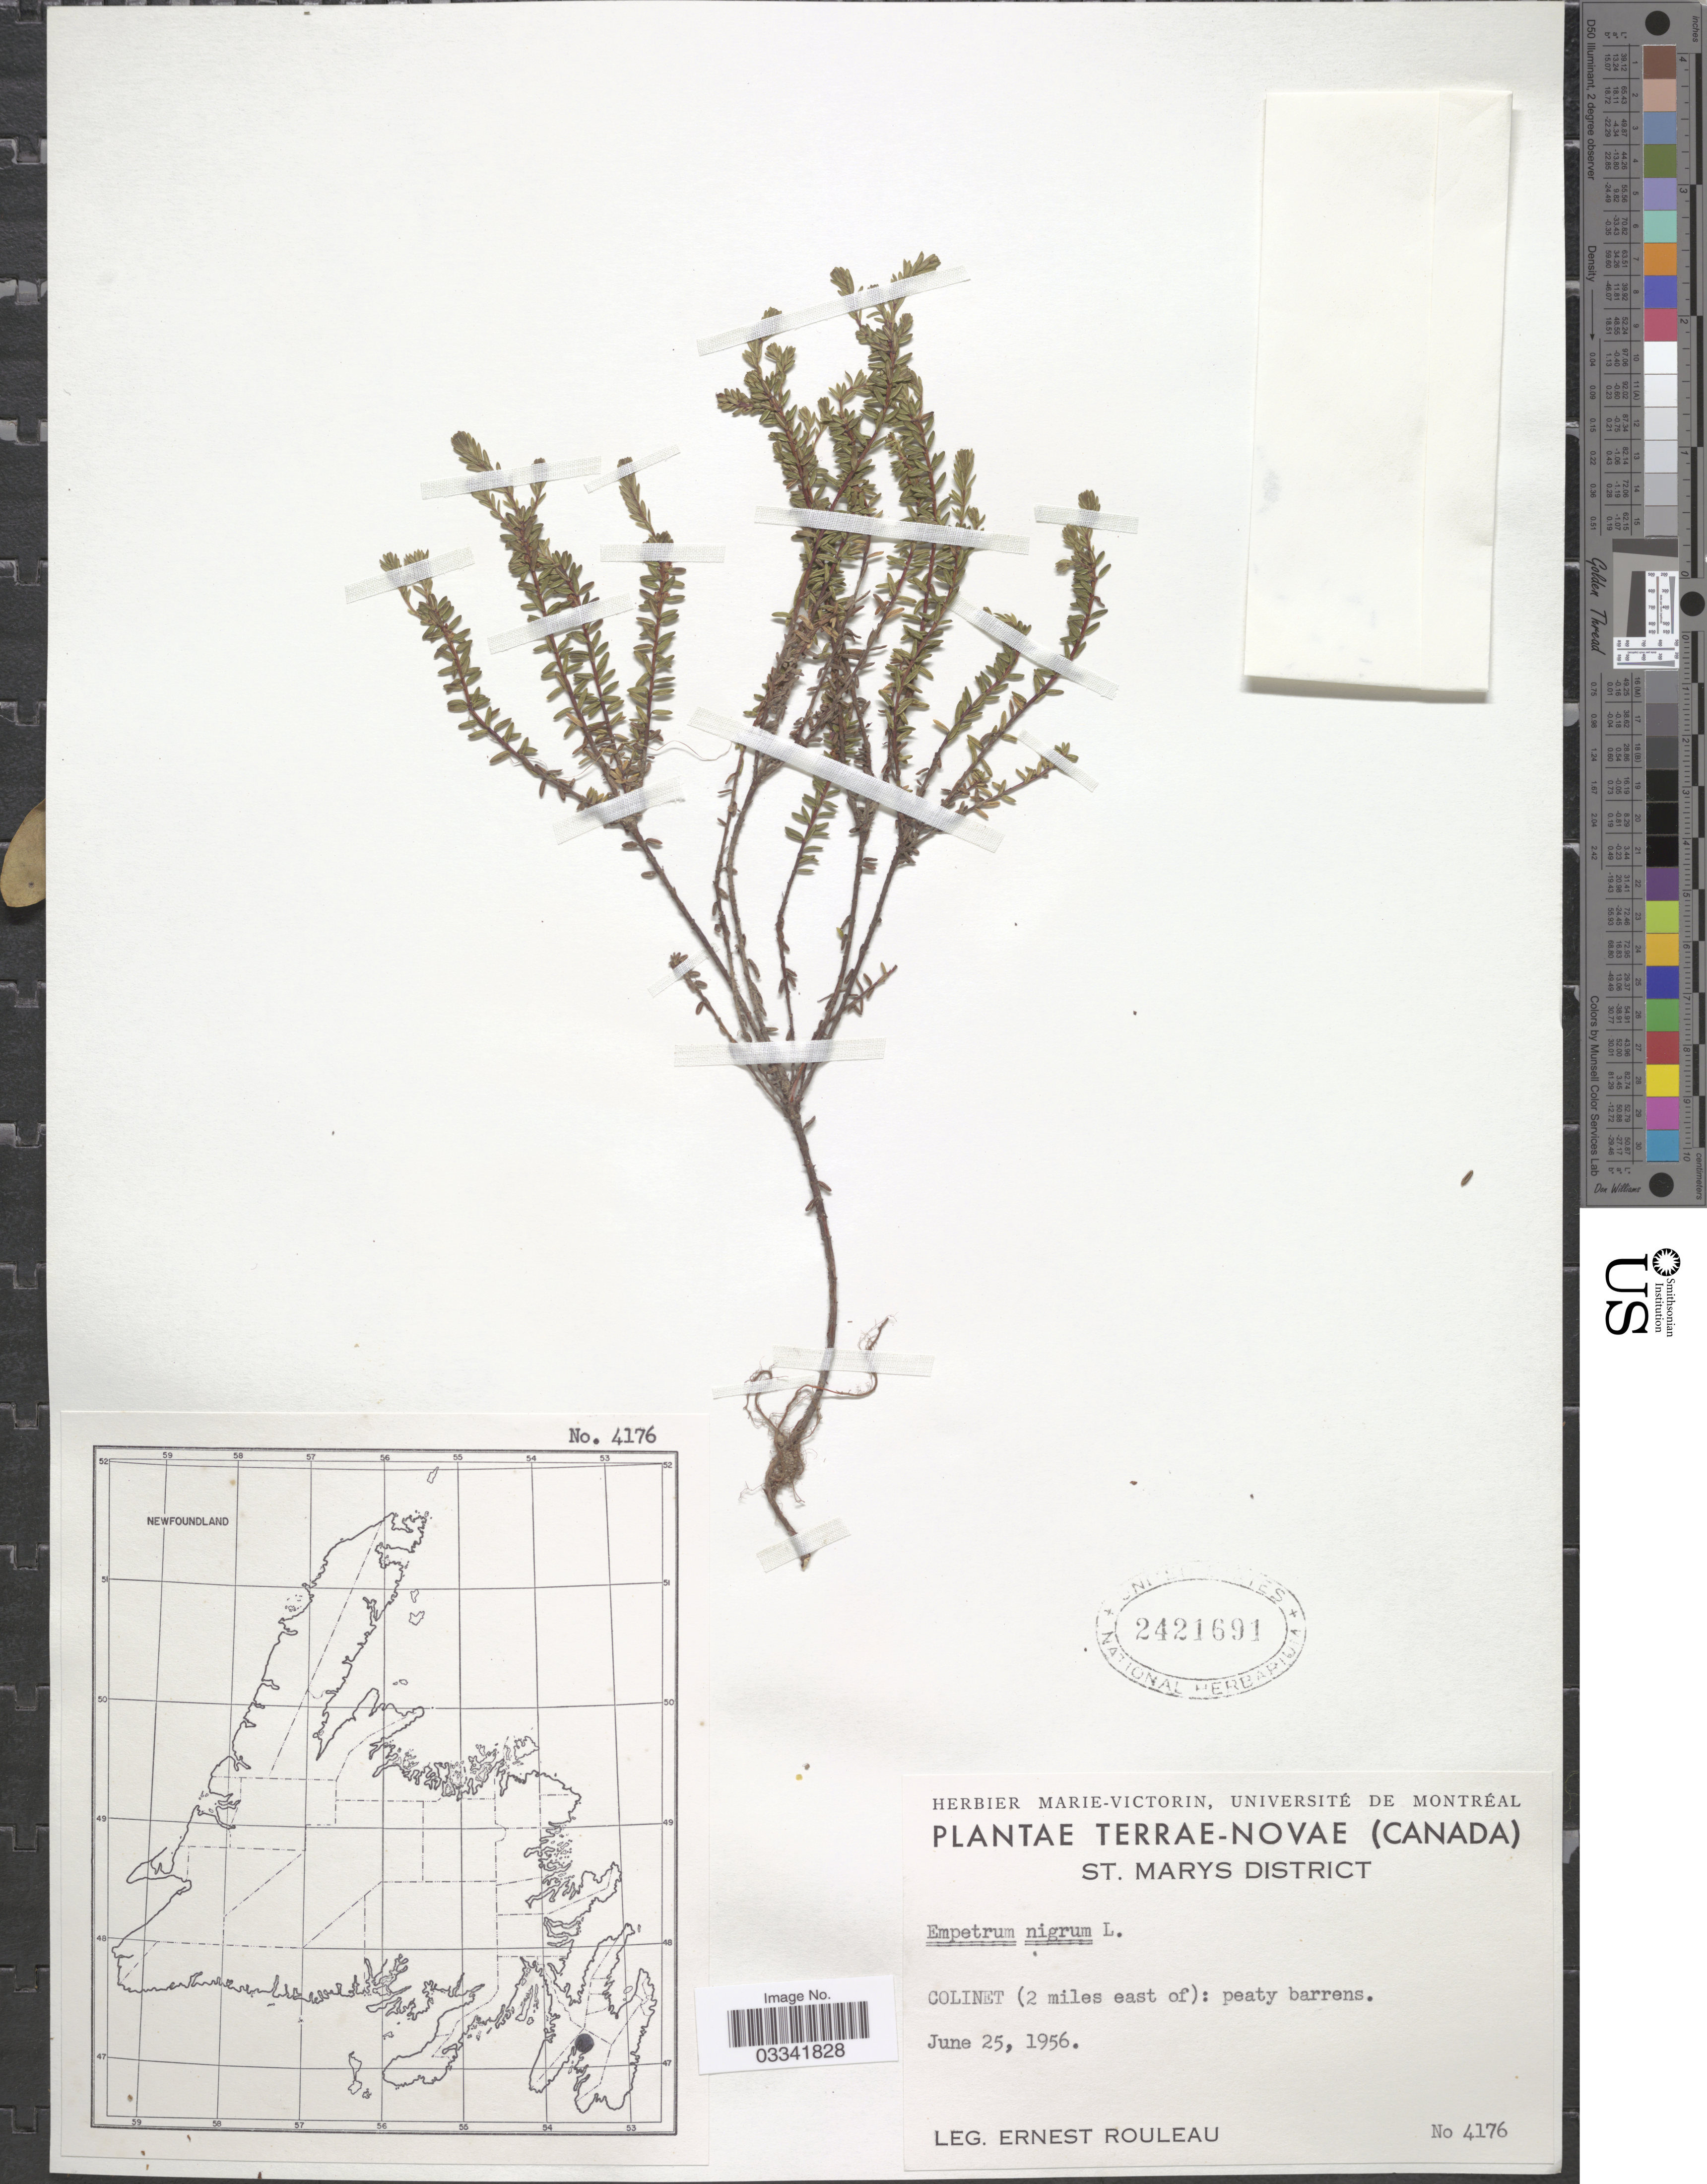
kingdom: Plantae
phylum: Tracheophyta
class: Magnoliopsida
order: Ericales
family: Ericaceae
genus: Empetrum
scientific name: Empetrum nigrum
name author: L.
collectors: E. Rouleau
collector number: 4176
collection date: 1956-06-25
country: Canada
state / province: Newfoundland and Labrador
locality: Terrae-Novae. St. Marys District. Colinet (2 miles east of).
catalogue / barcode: US 2421691